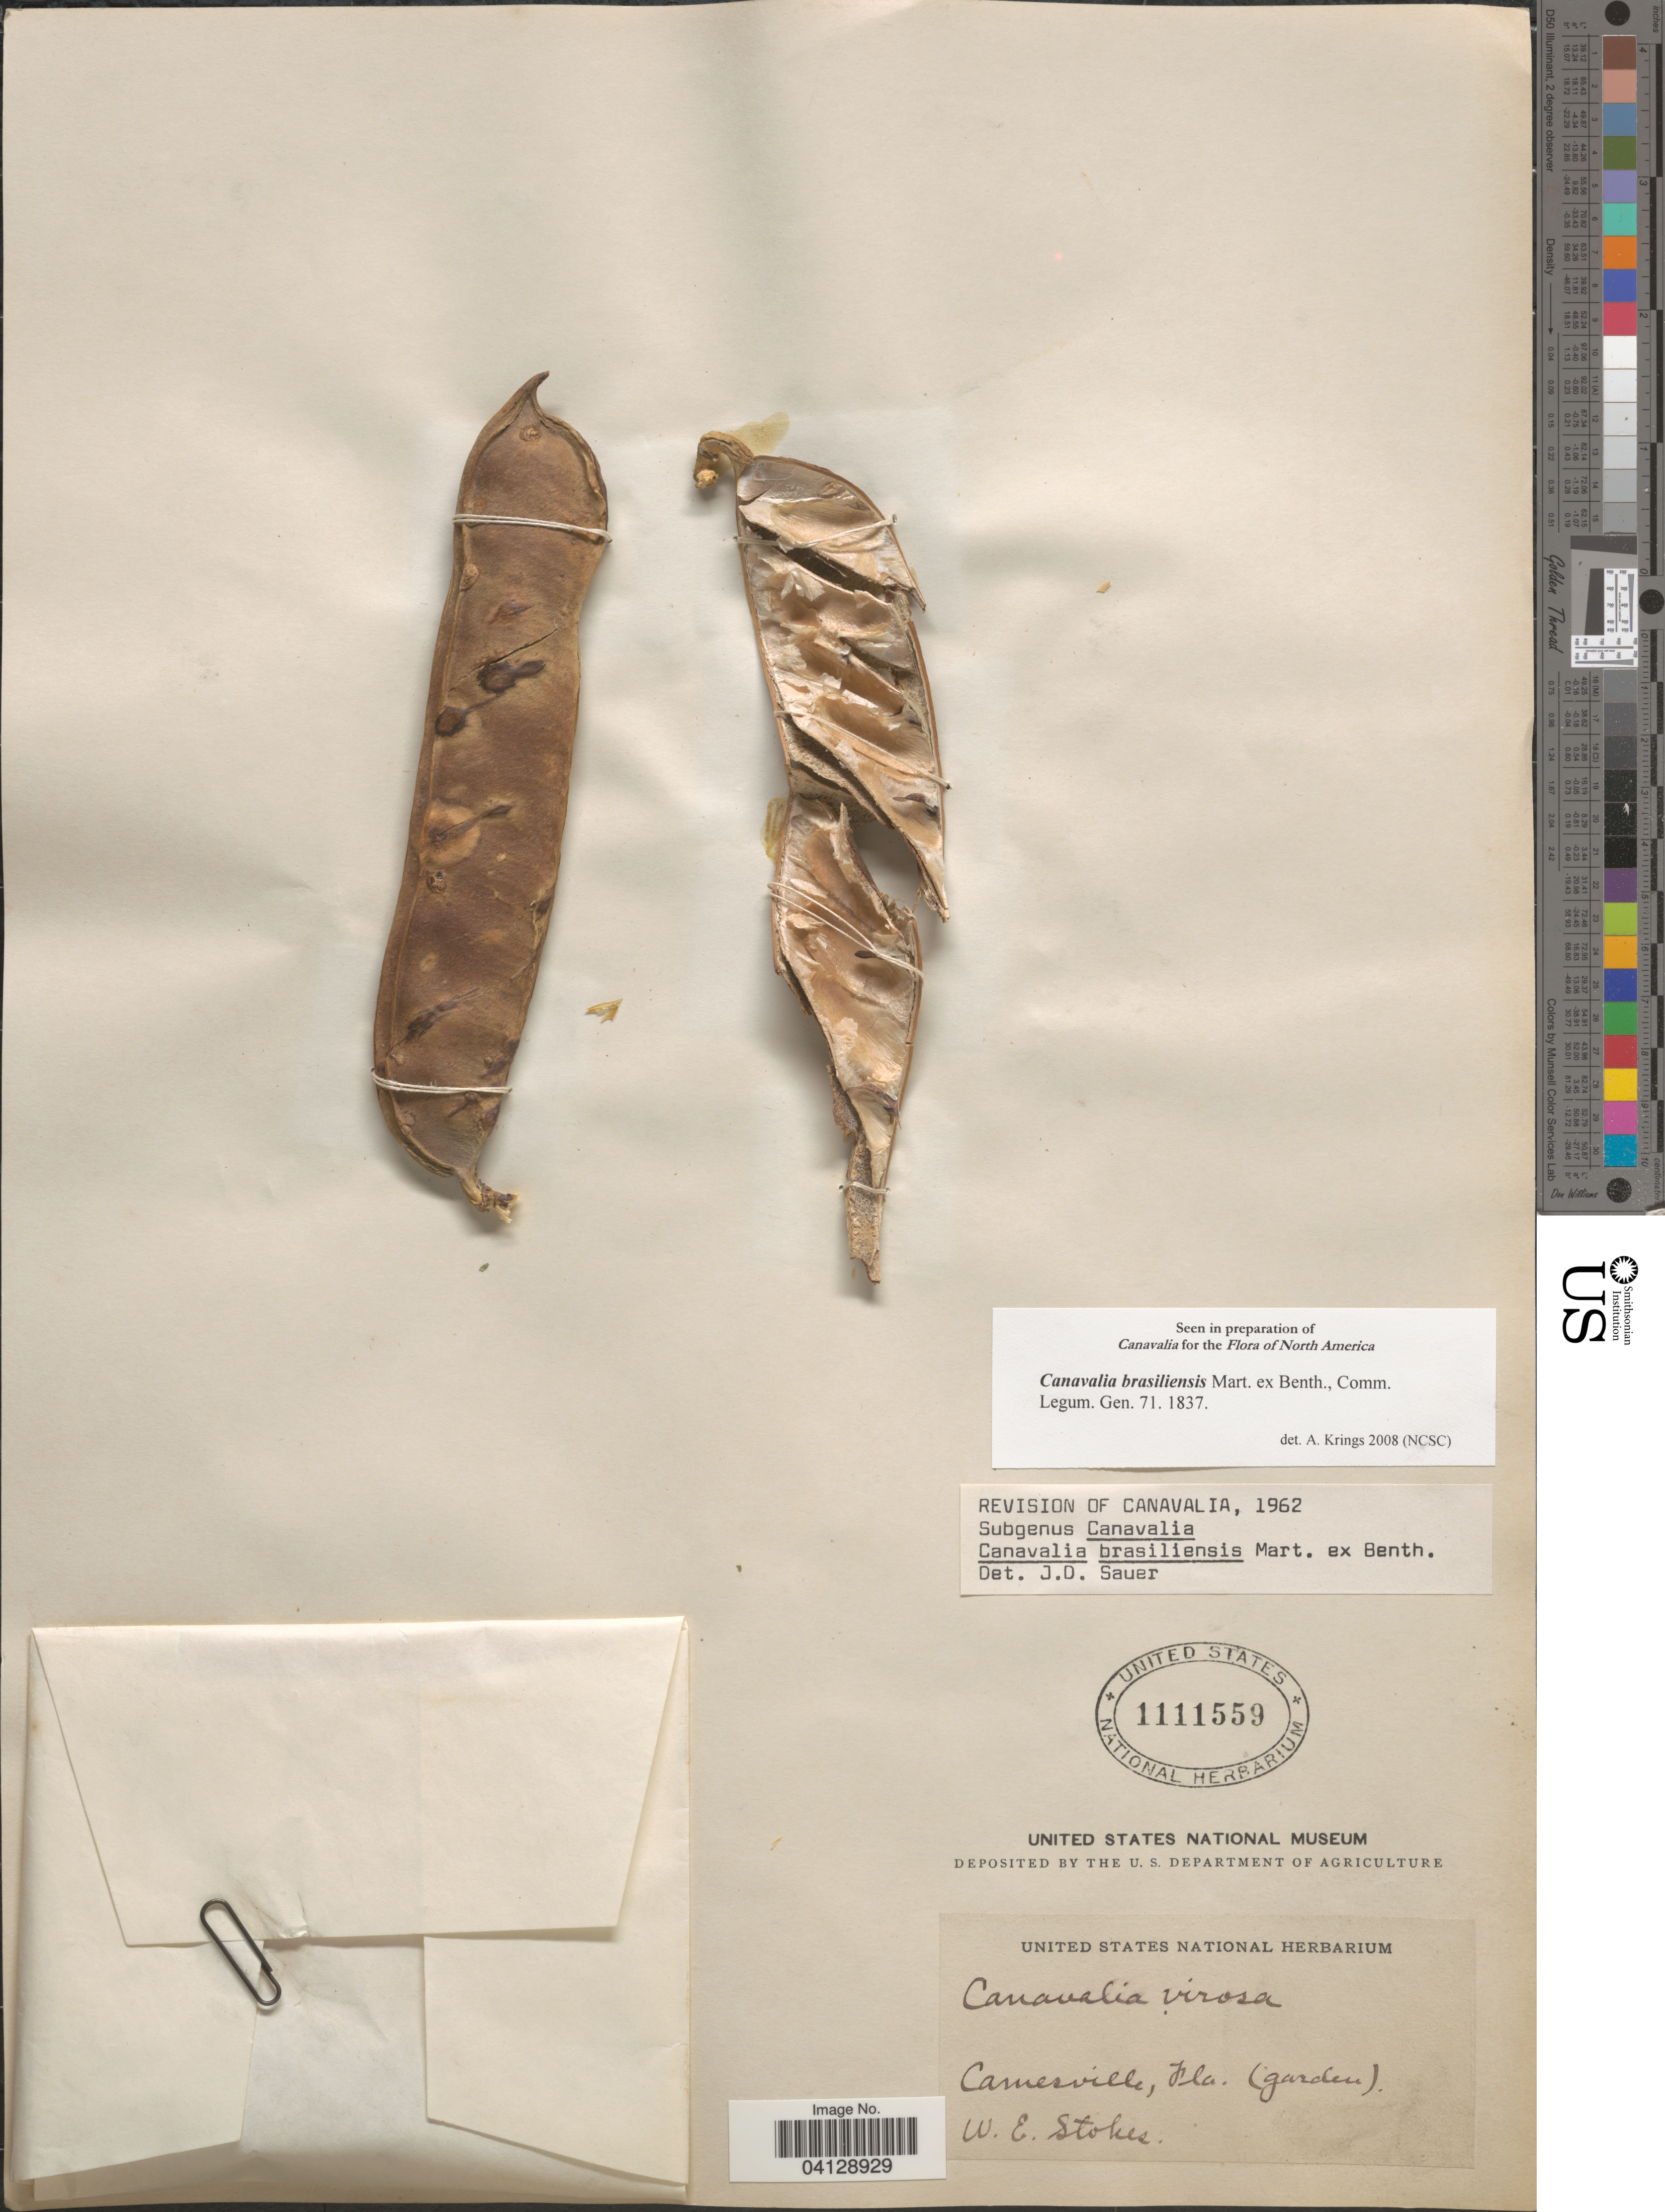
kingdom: Plantae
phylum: Tracheophyta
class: Magnoliopsida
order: Fabales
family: Fabaceae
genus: Canavalia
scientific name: Canavalia brasiliensis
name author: Mart. ex Benth.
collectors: W. Stokes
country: United States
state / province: Florida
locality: Camesville (garden).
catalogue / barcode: US 1111559